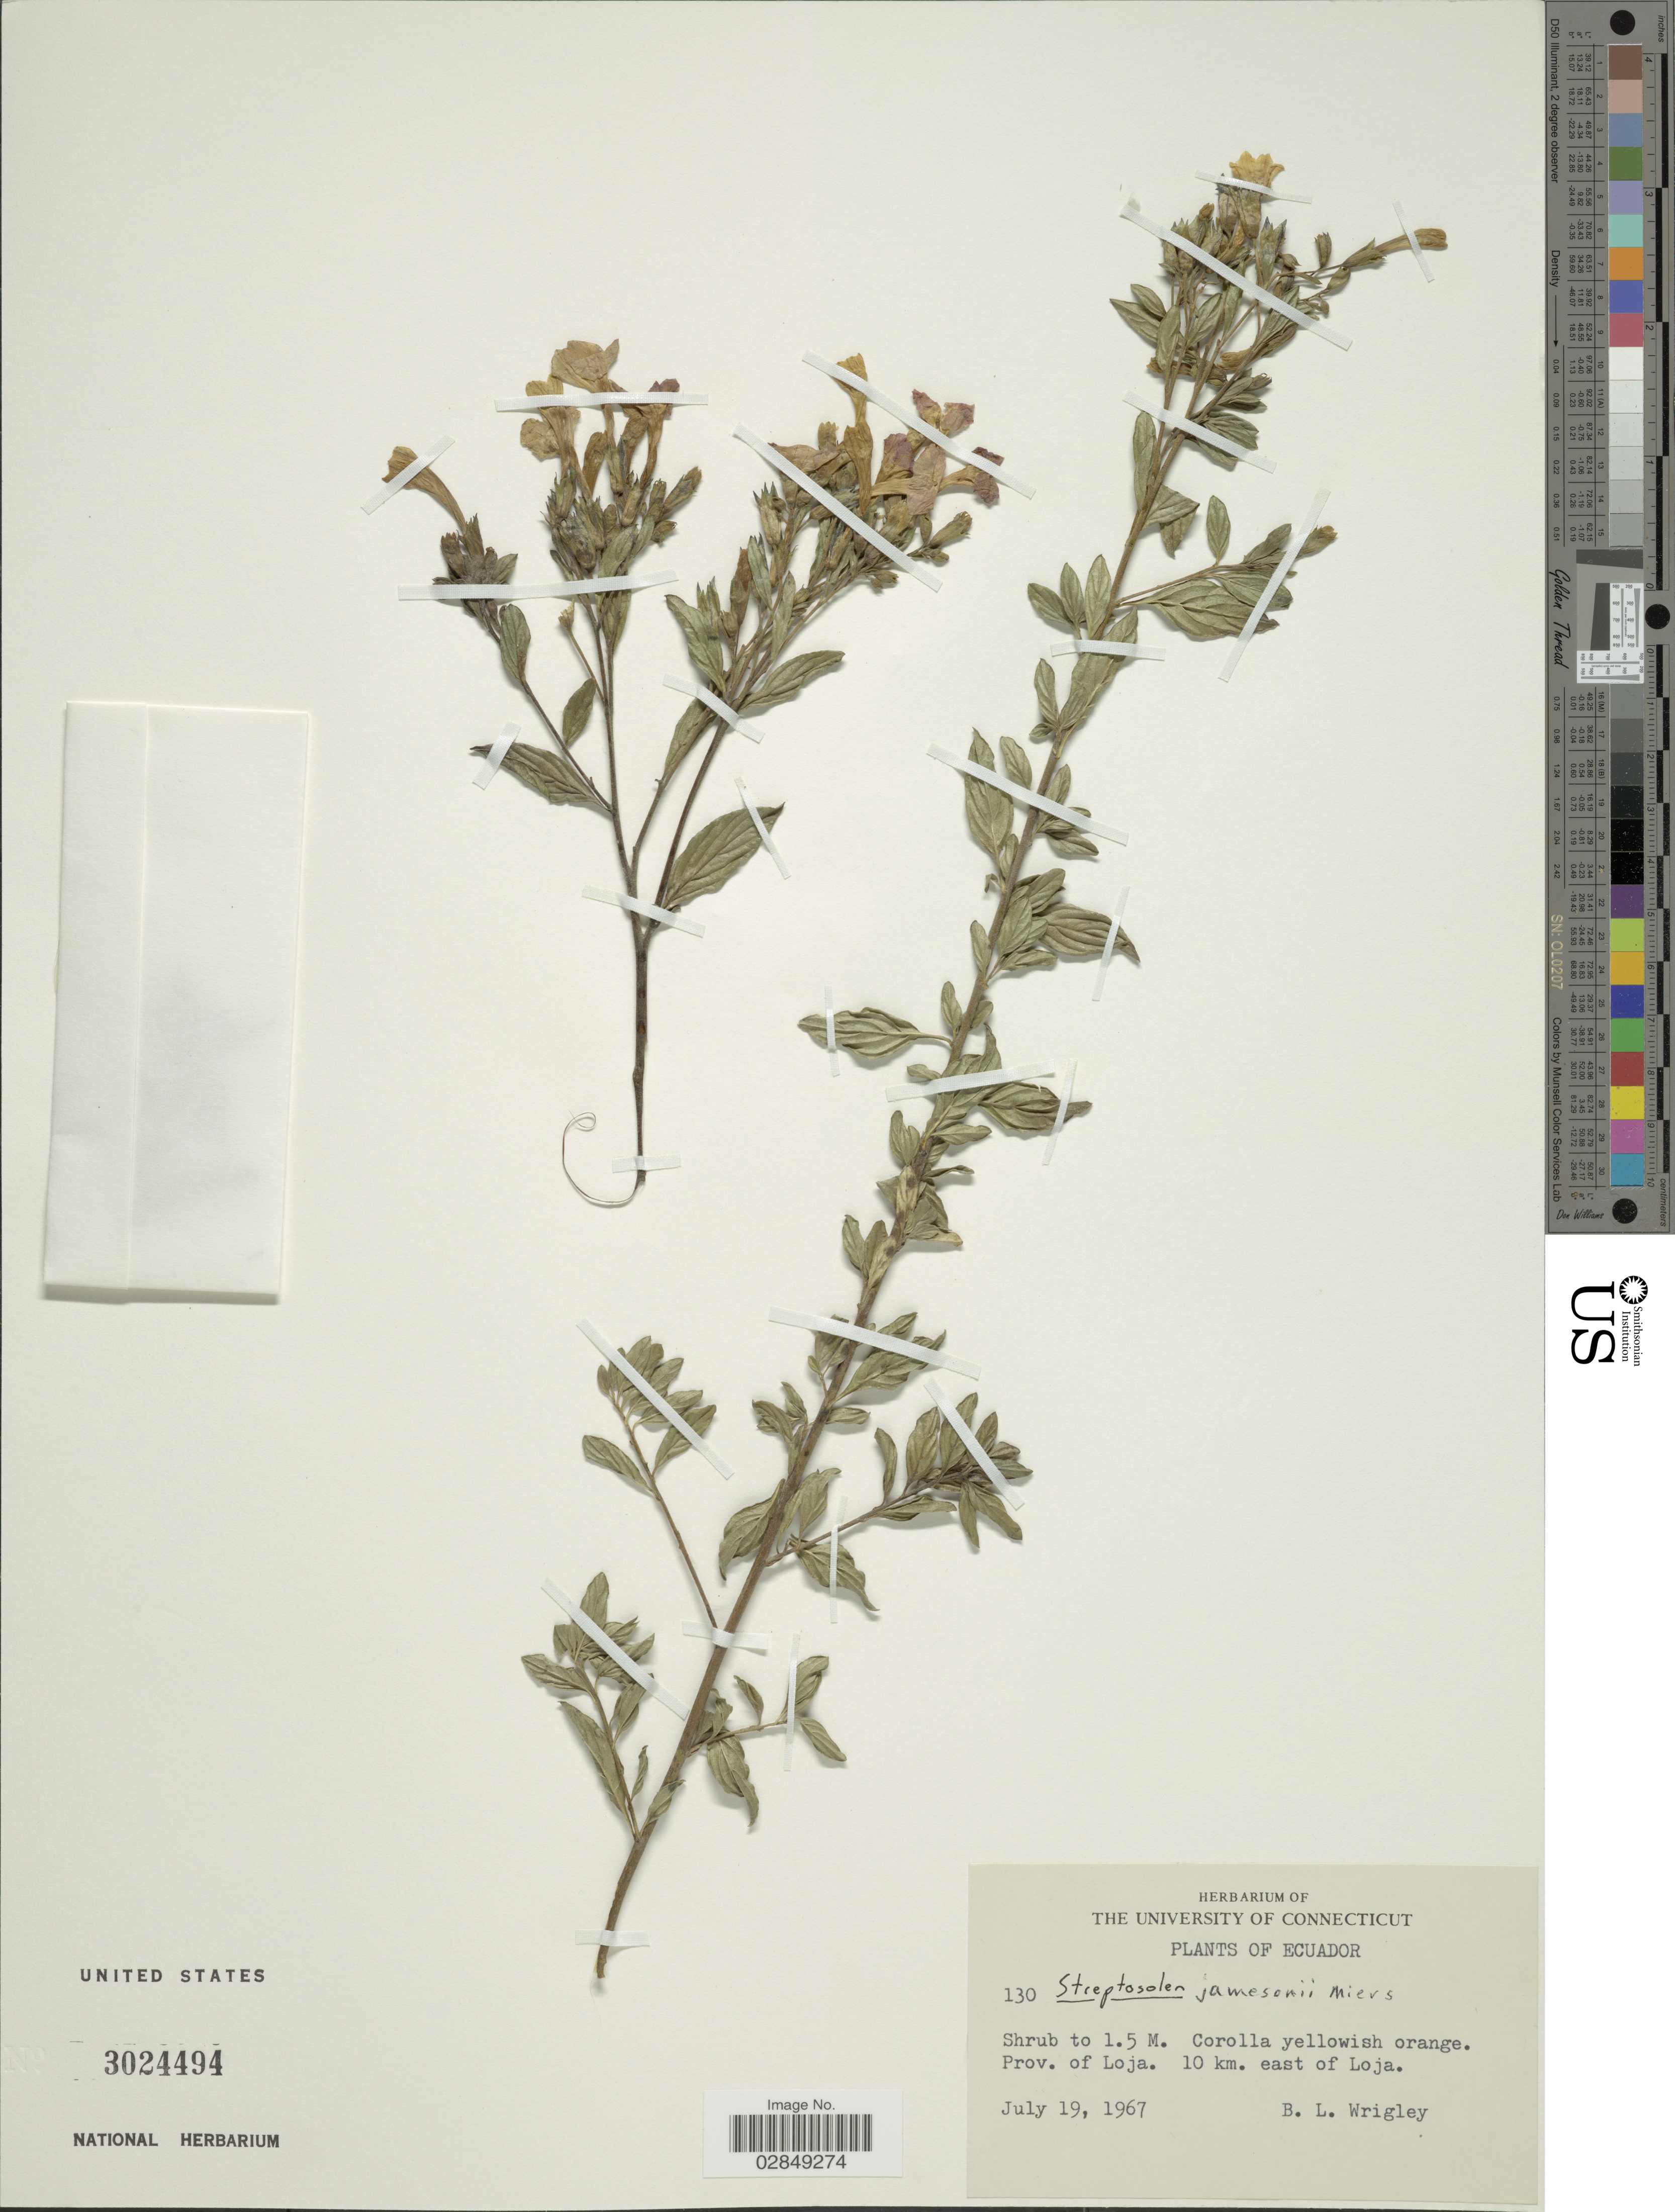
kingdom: Plantae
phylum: Tracheophyta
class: Magnoliopsida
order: Solanales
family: Solanaceae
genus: Streptosolen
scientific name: Streptosolen jamesonii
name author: (Benth.) Miers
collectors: B. L. Wrigley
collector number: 130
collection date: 1967-07-19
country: Ecuador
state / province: Loja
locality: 10 km. east of Loja.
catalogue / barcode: US 3024494